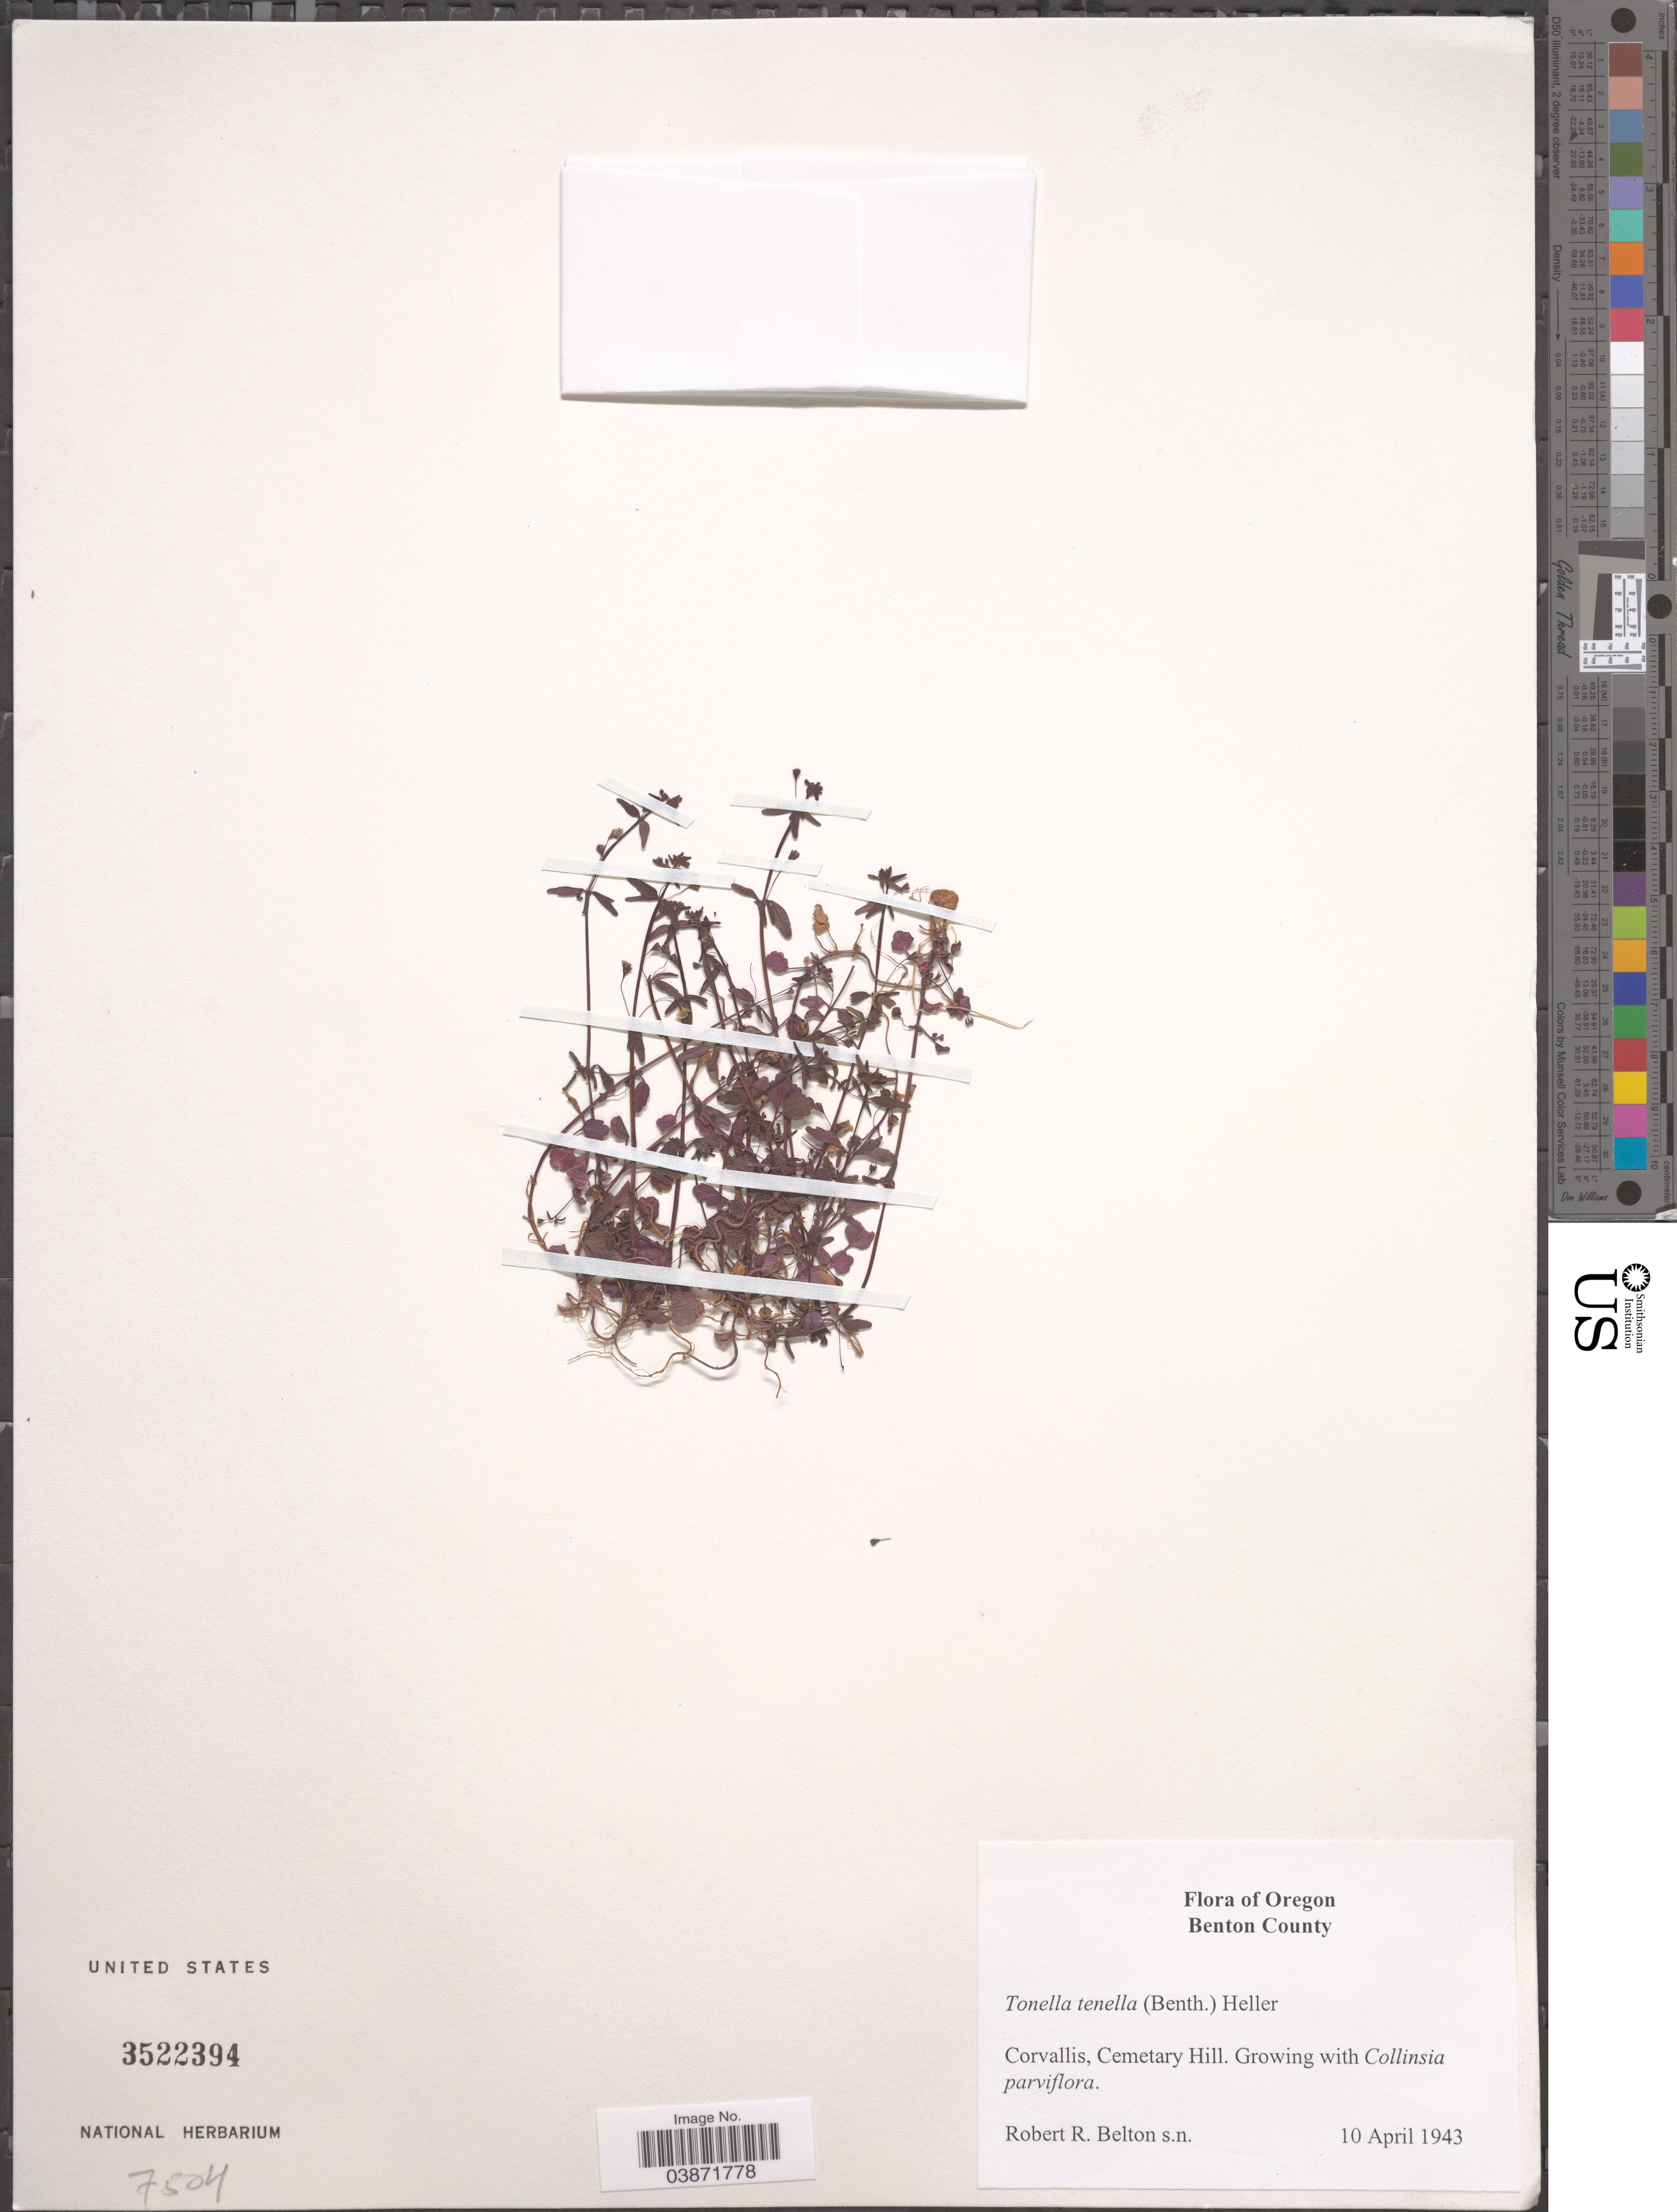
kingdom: Plantae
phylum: Tracheophyta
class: Magnoliopsida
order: Lamiales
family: Plantaginaceae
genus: Tonella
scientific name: Tonella tenella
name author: (Benth.) A. Heller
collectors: R. Belton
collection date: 1943-04-10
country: United States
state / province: Oregon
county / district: Benton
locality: Benton County. Corvallis, Cemetary Hill.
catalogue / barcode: US 3522394